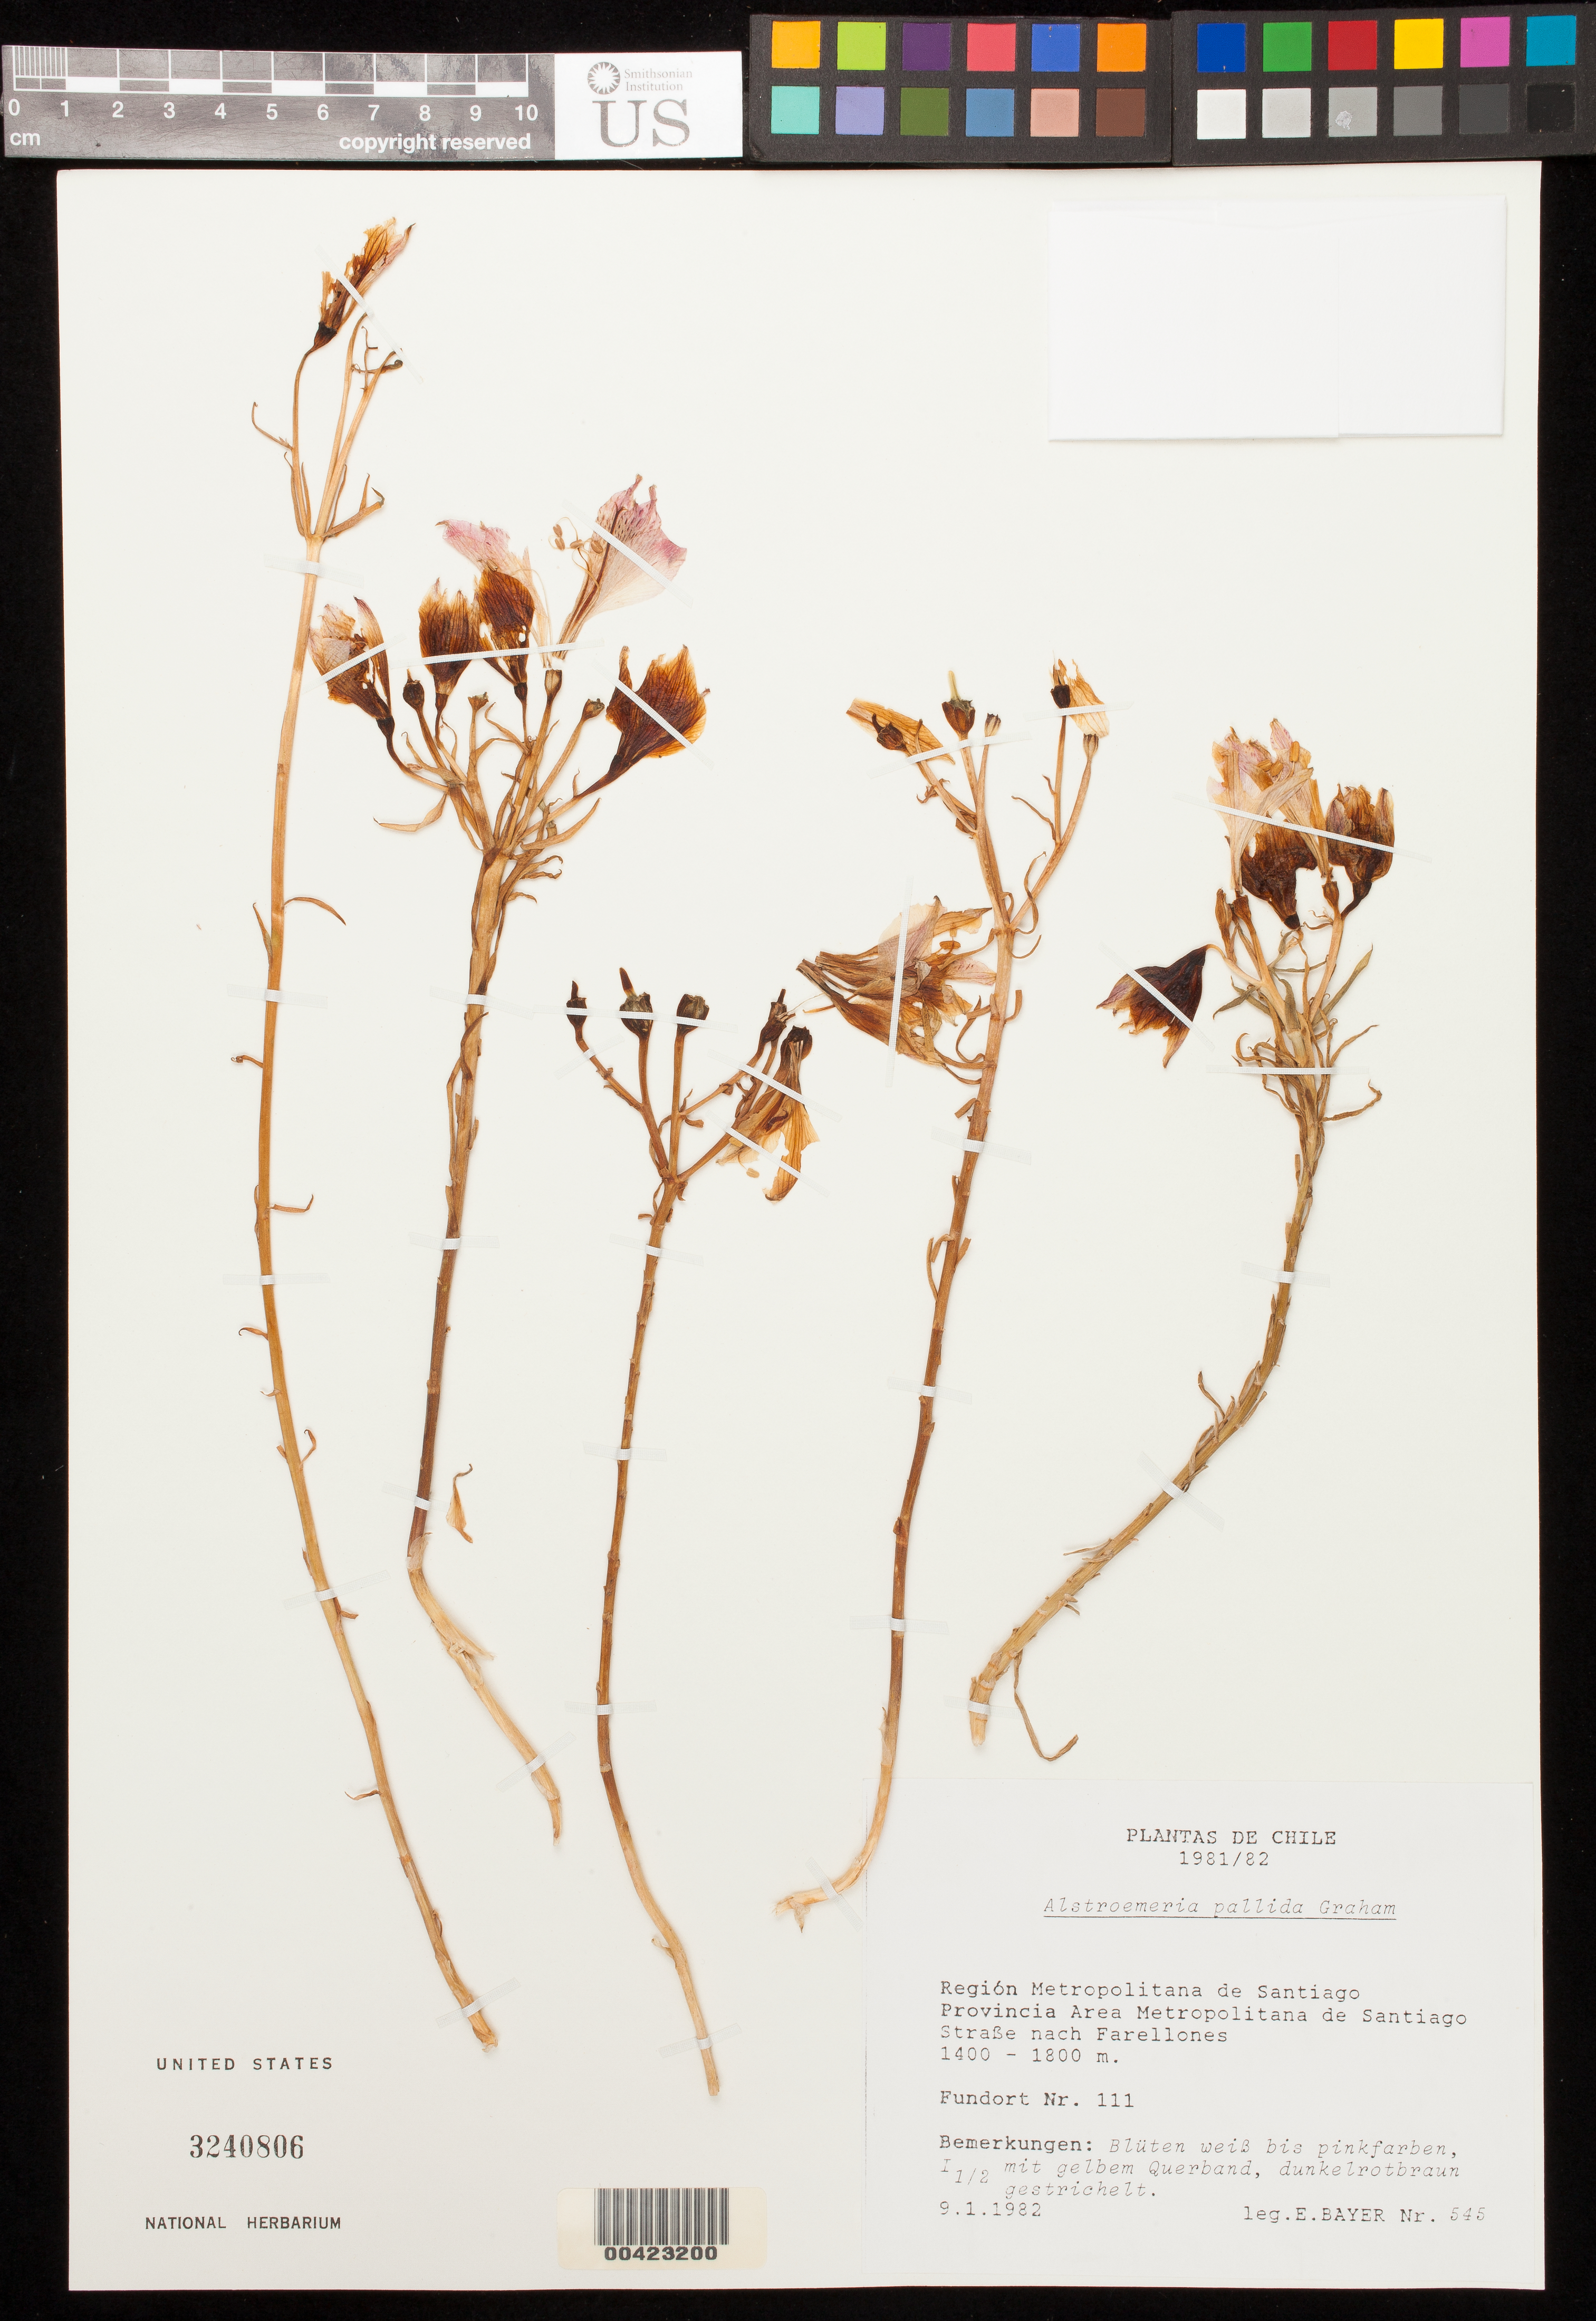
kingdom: Plantae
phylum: Tracheophyta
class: Liliopsida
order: Liliales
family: Alstroemeriaceae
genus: Alstroemeria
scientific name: Alstroemeria pallida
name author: Graham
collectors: E. Bayer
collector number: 545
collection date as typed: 09 Jan 1982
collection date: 1982-01-09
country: Chile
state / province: Región Metropolitana (RM)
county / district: Santiago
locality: Santiago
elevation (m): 1400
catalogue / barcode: US 3240806